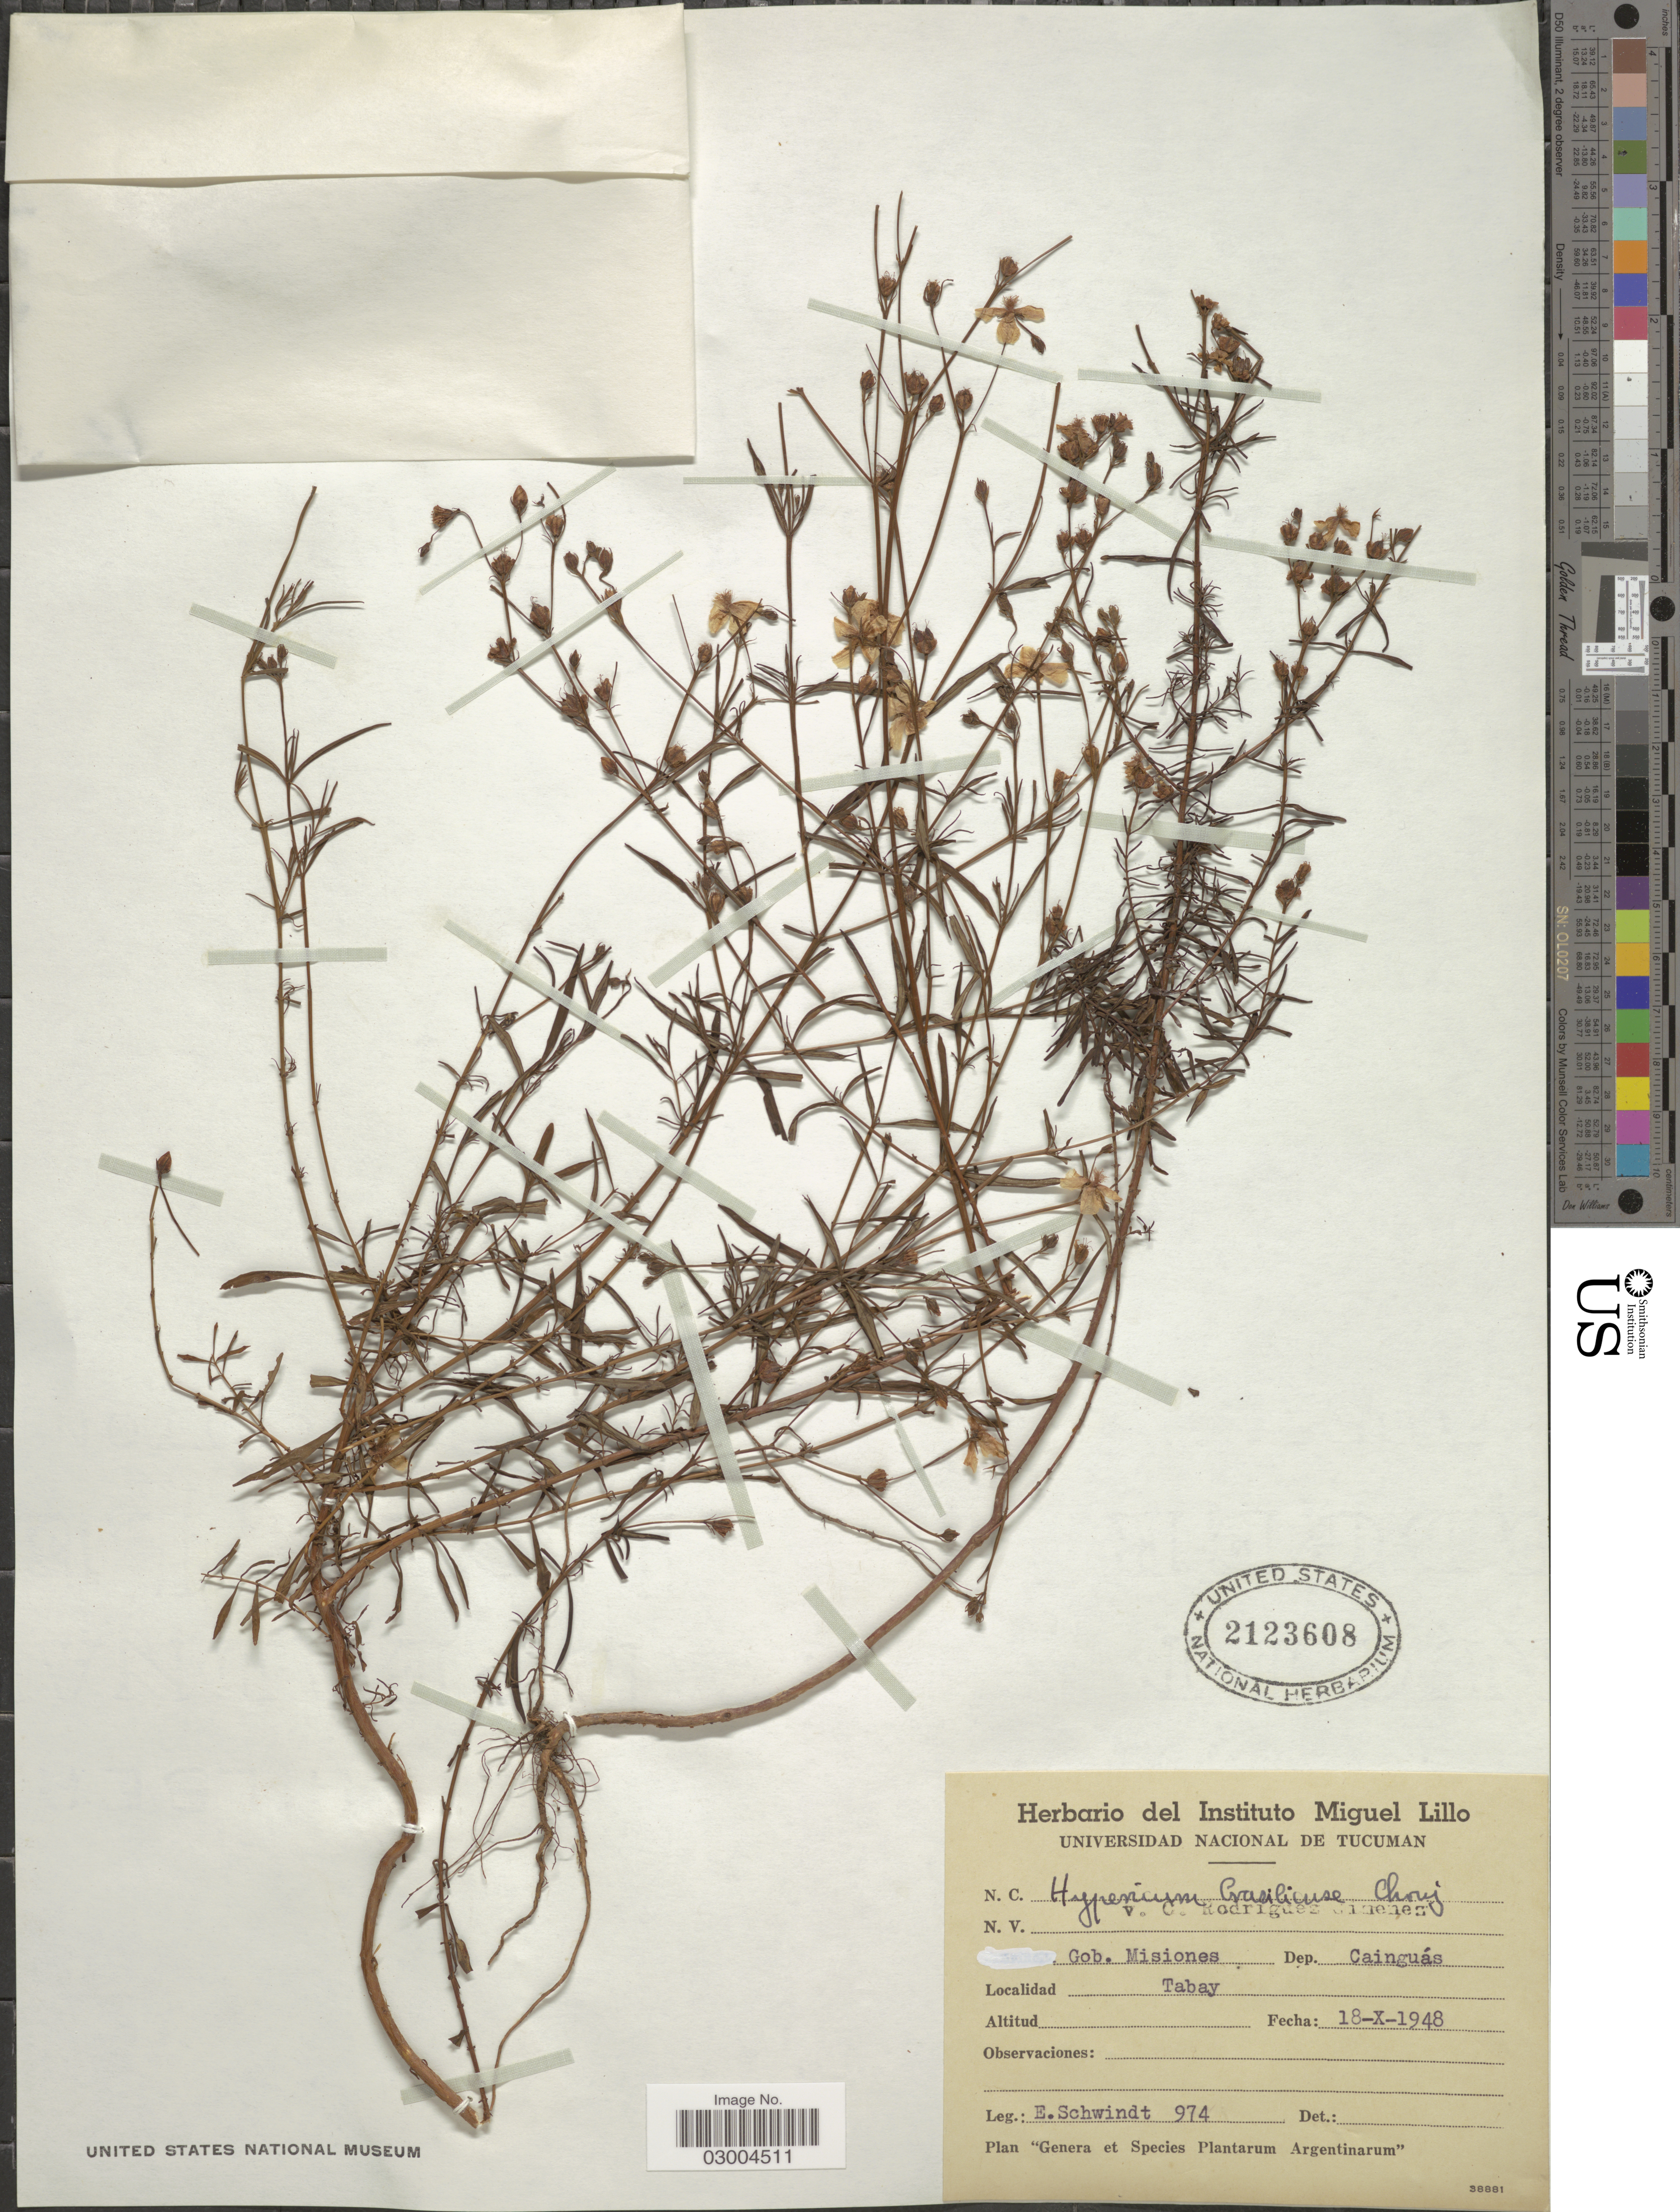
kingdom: Plantae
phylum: Tracheophyta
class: Magnoliopsida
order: Malpighiales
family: Hypericaceae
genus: Hypericum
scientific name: Hypericum brasiliense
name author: Choisy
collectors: E. Schwindt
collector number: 974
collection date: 1948-10-18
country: Argentina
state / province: Misiones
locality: Gob. Misiones. Dep. Cainguás. Tabay.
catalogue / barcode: US 2123608